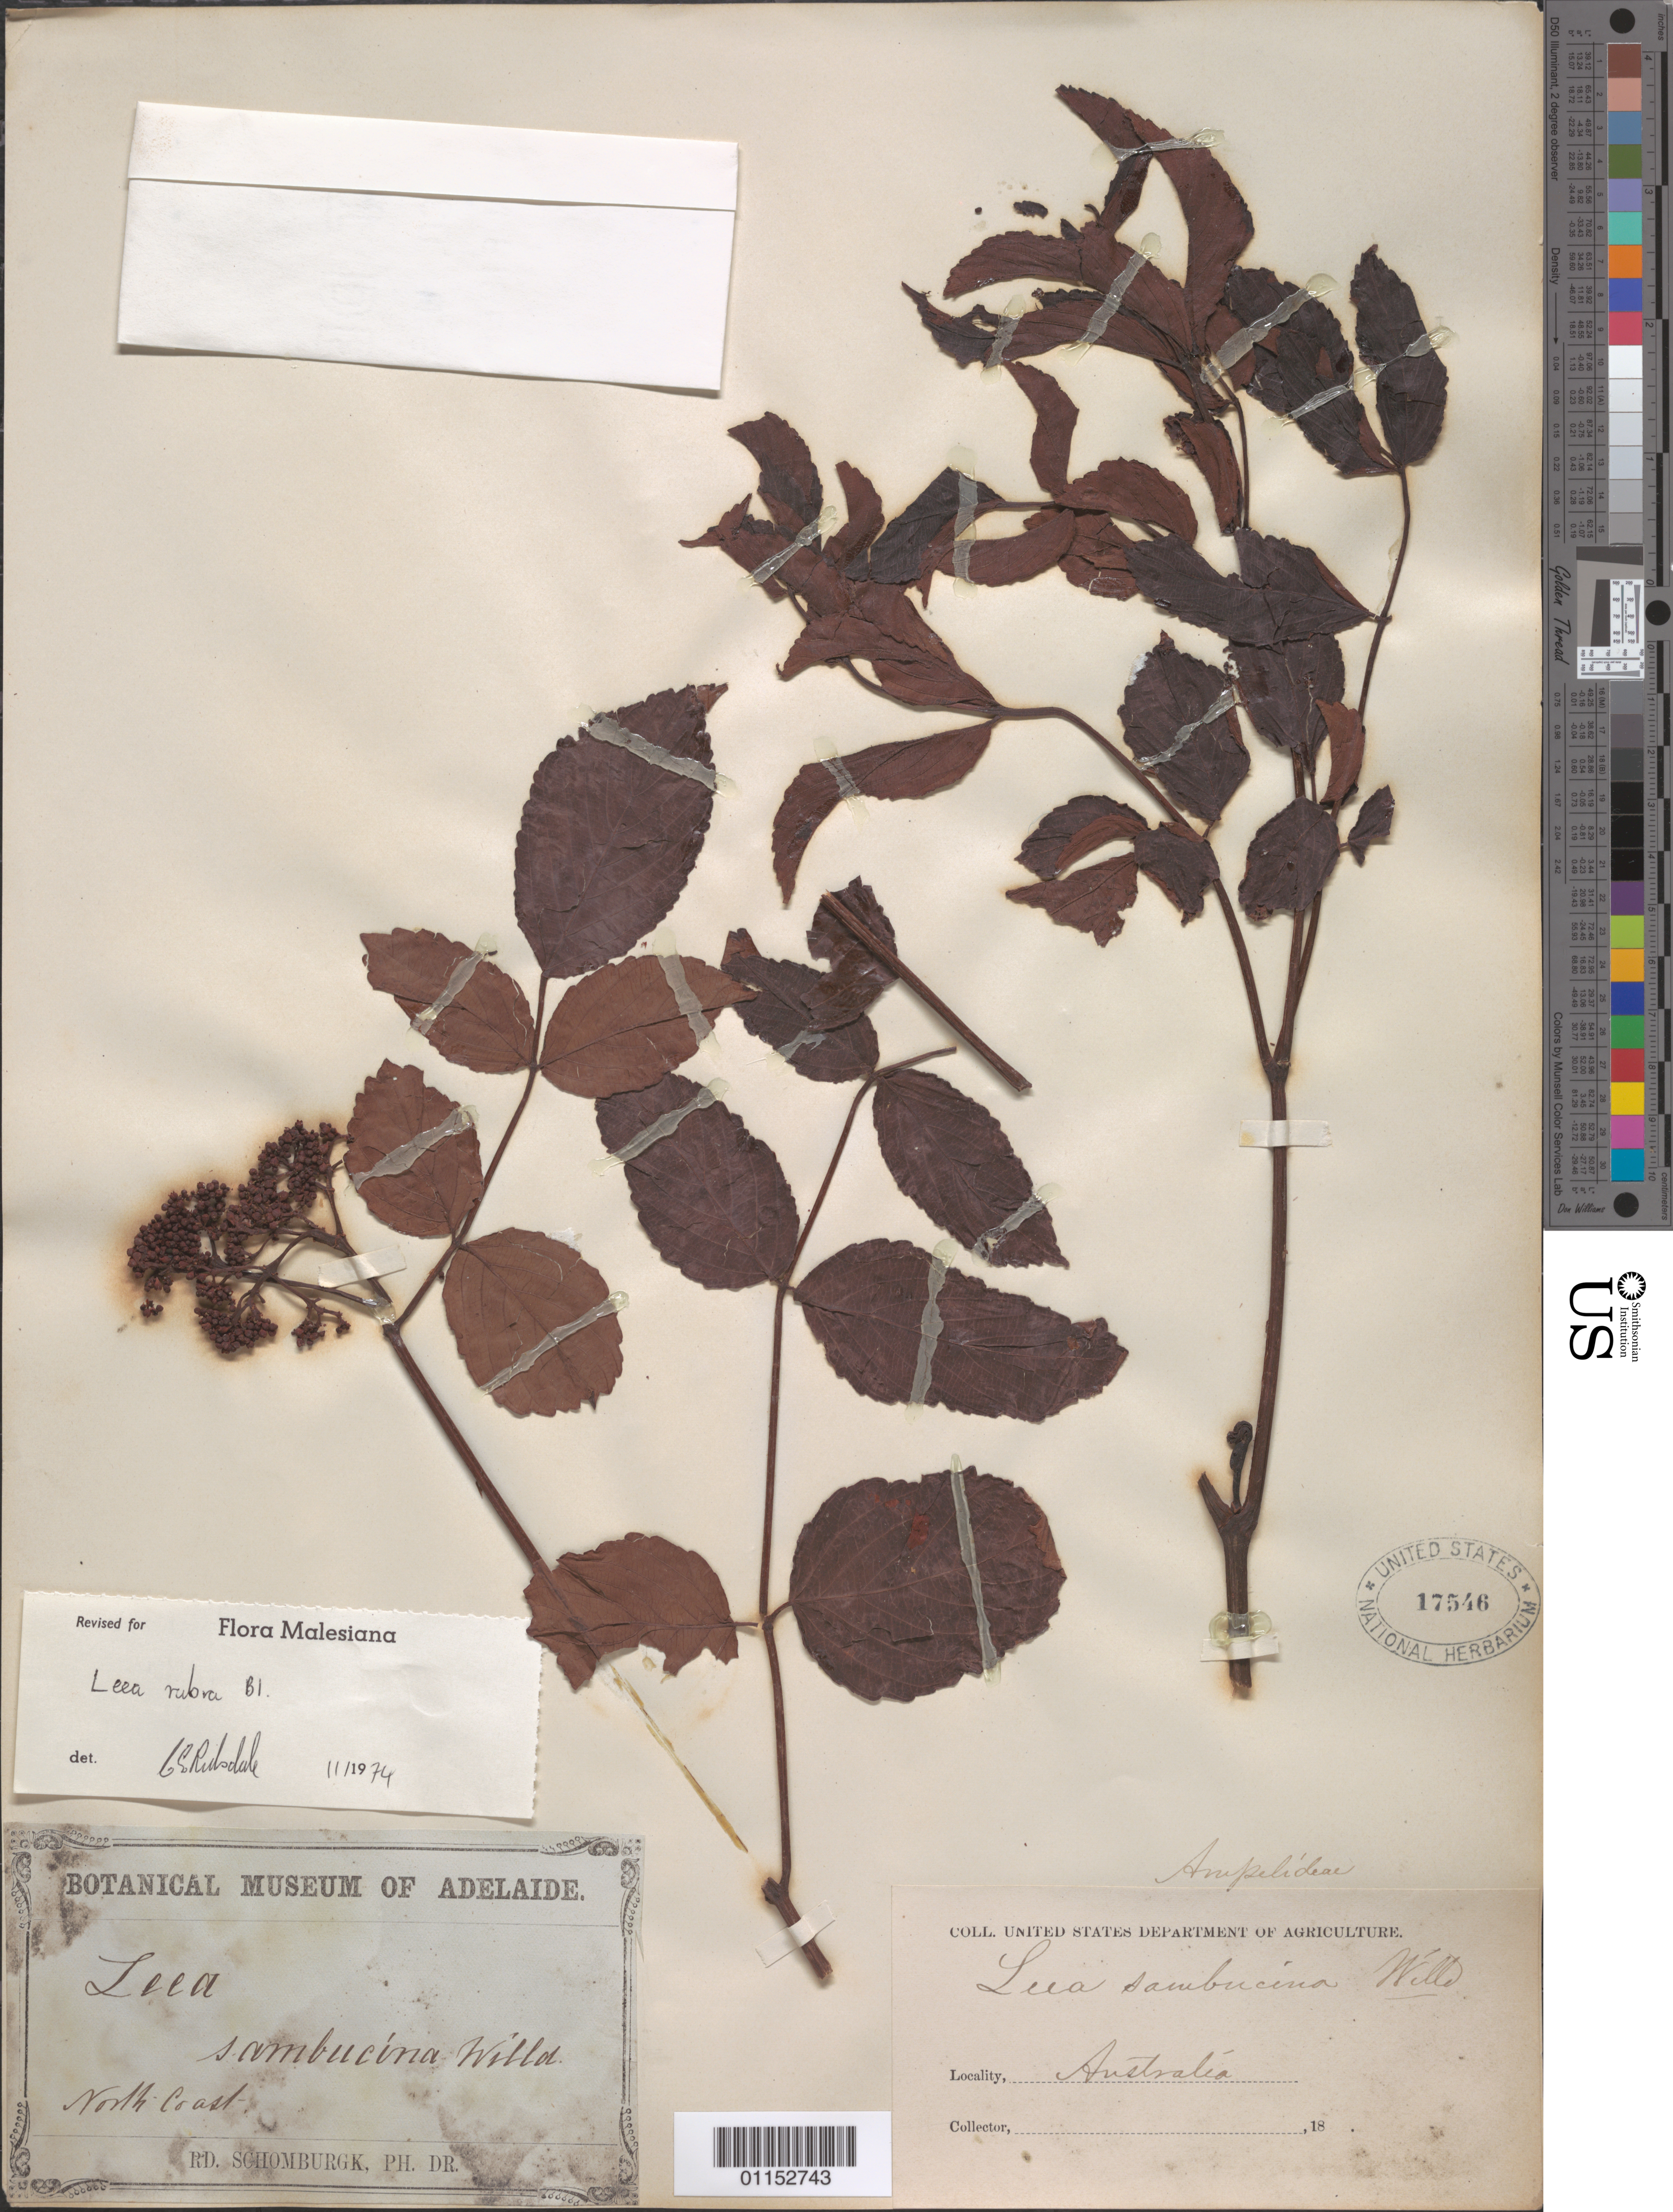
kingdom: Plantae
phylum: Tracheophyta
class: Magnoliopsida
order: Vitales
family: Vitaceae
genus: Leea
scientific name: Leea rubra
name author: Blume & Spreng.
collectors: M. R. Schomburgk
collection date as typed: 18--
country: Australia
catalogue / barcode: US 17546